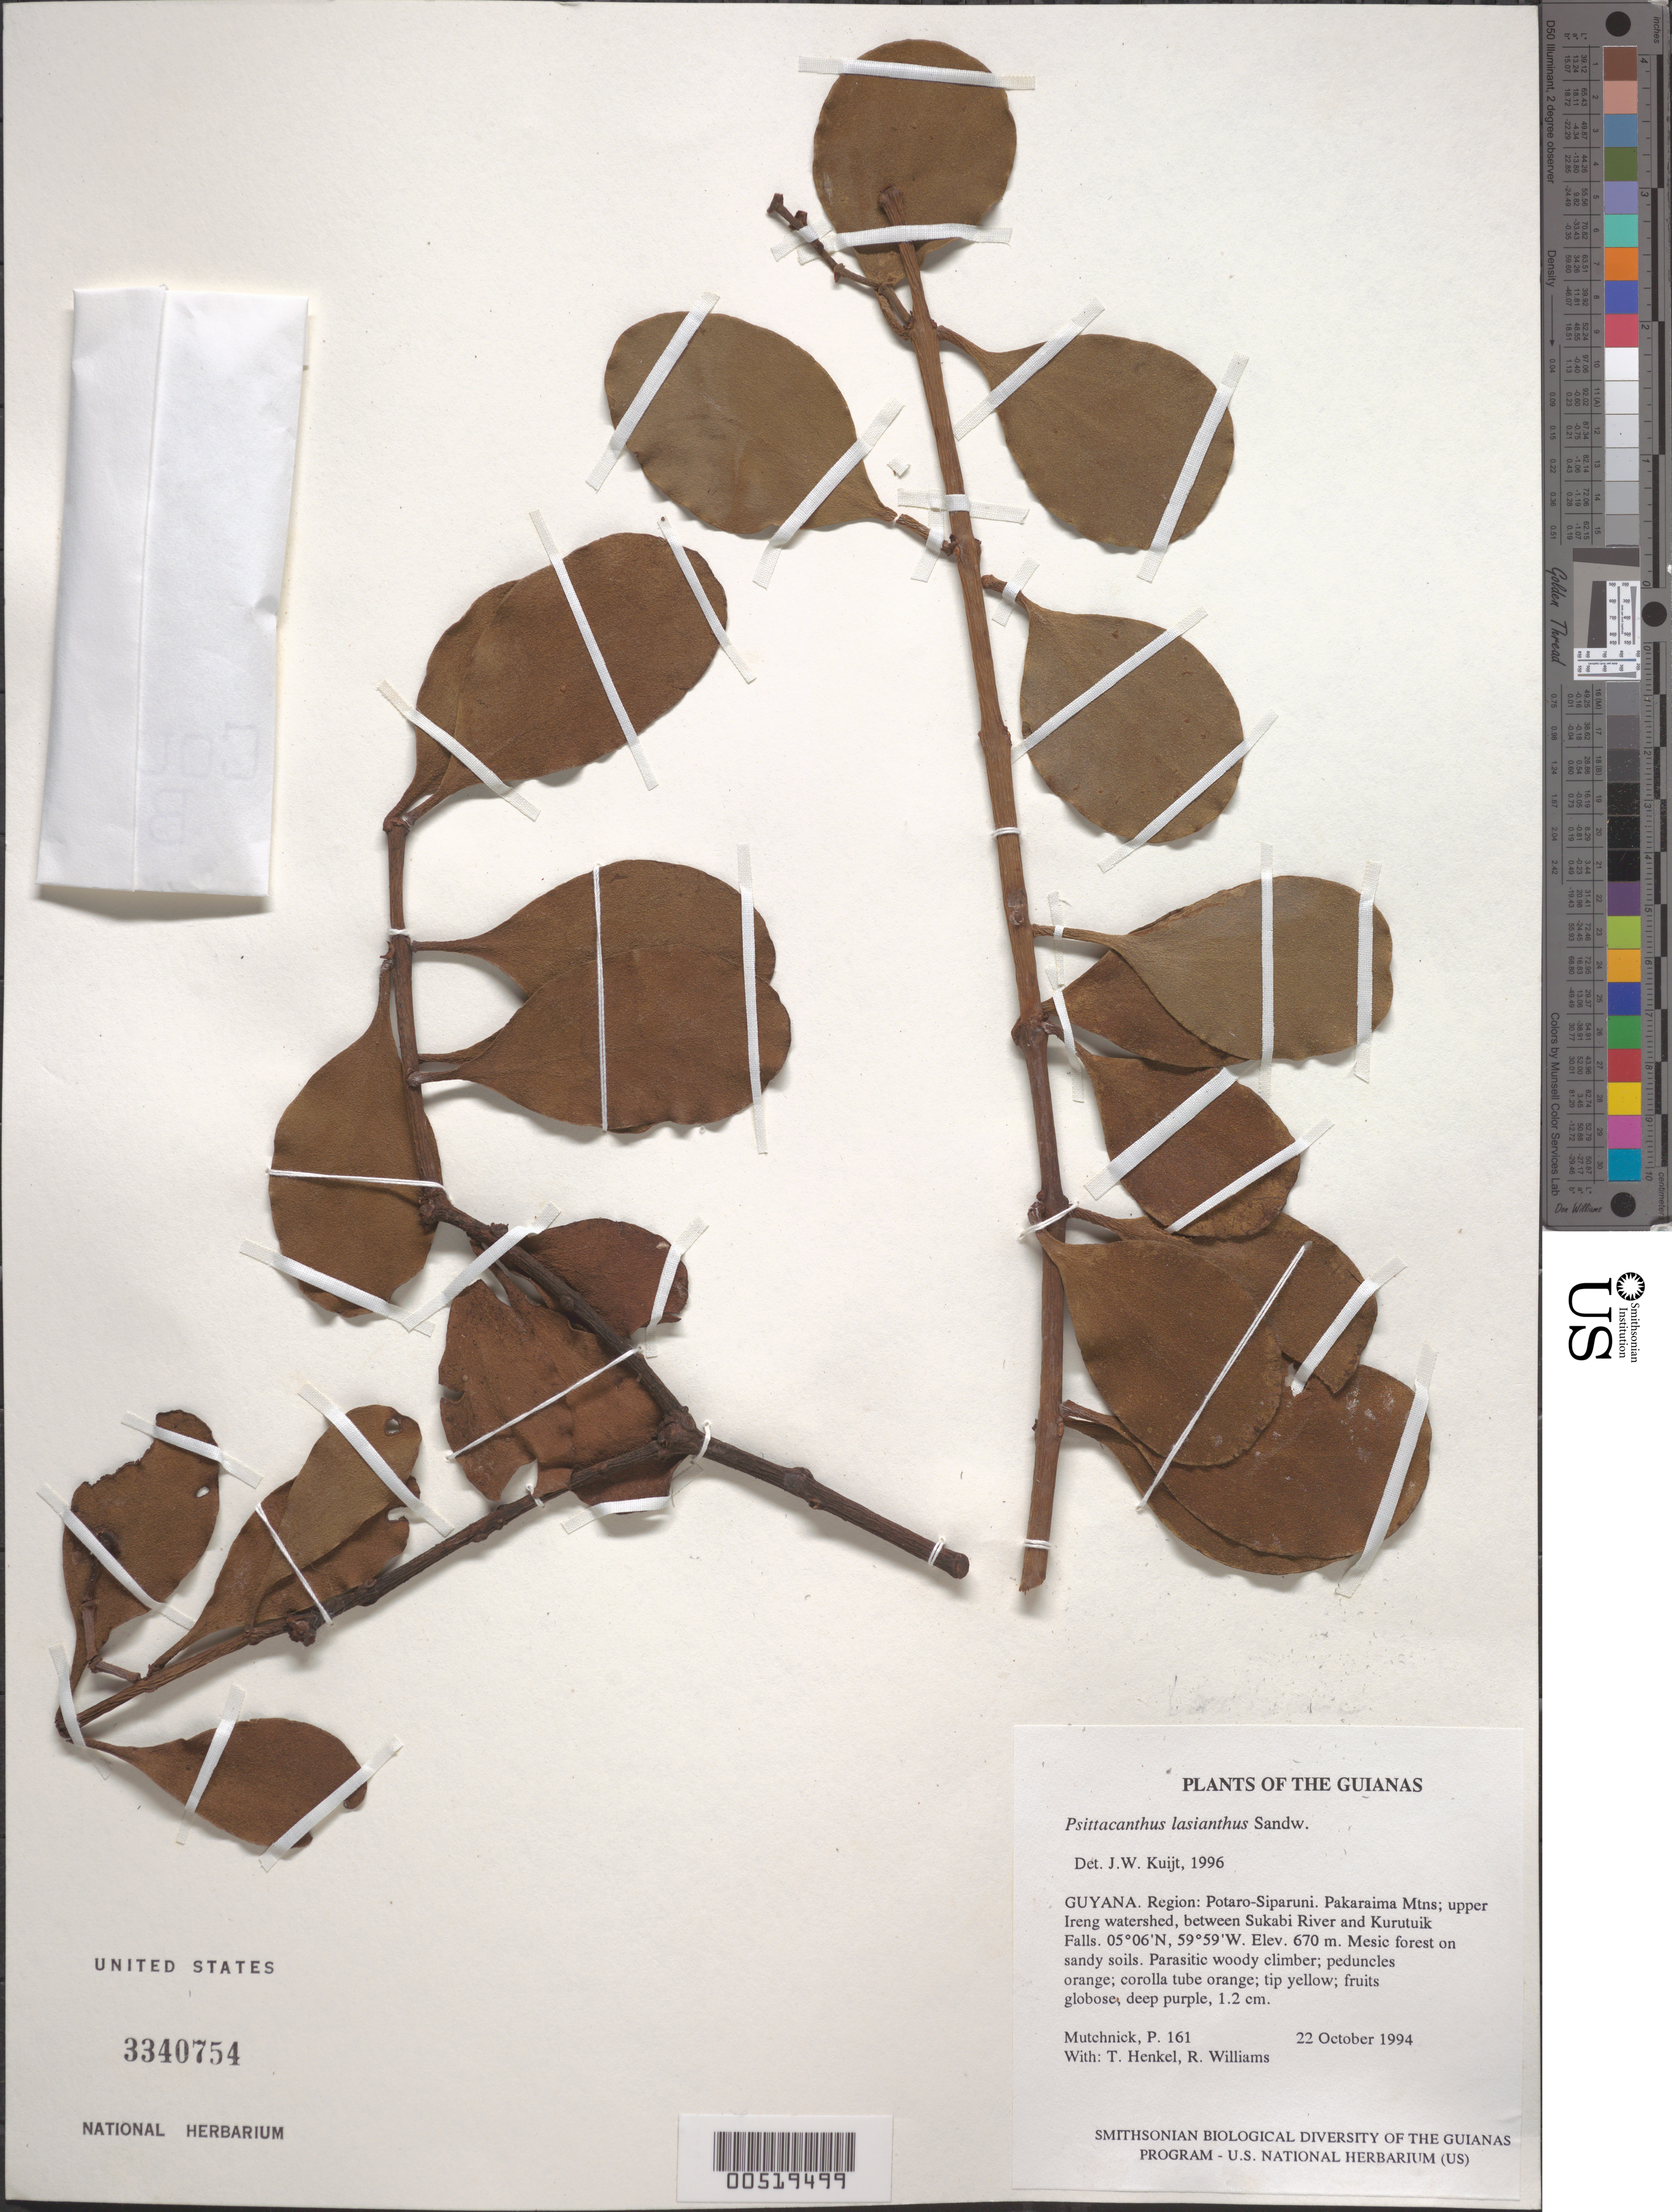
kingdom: Plantae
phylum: Tracheophyta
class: Magnoliopsida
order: Santalales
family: Loranthaceae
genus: Psittacanthus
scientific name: Psittacanthus leptanthus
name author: A.C. Sm.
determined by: Kuijt, Job, (CANADA)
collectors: P. Mutchnick, T. Henkel & R. Williams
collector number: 161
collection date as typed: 22 October 1994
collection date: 1994-10-22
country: Guyana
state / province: Potaro-Siparuni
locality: Pakaraima Mtns; upper Ireng watershed, between Sukabi River and Kurutuik Falls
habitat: Mesic forest on sandy soils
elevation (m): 670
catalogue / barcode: US 3340754